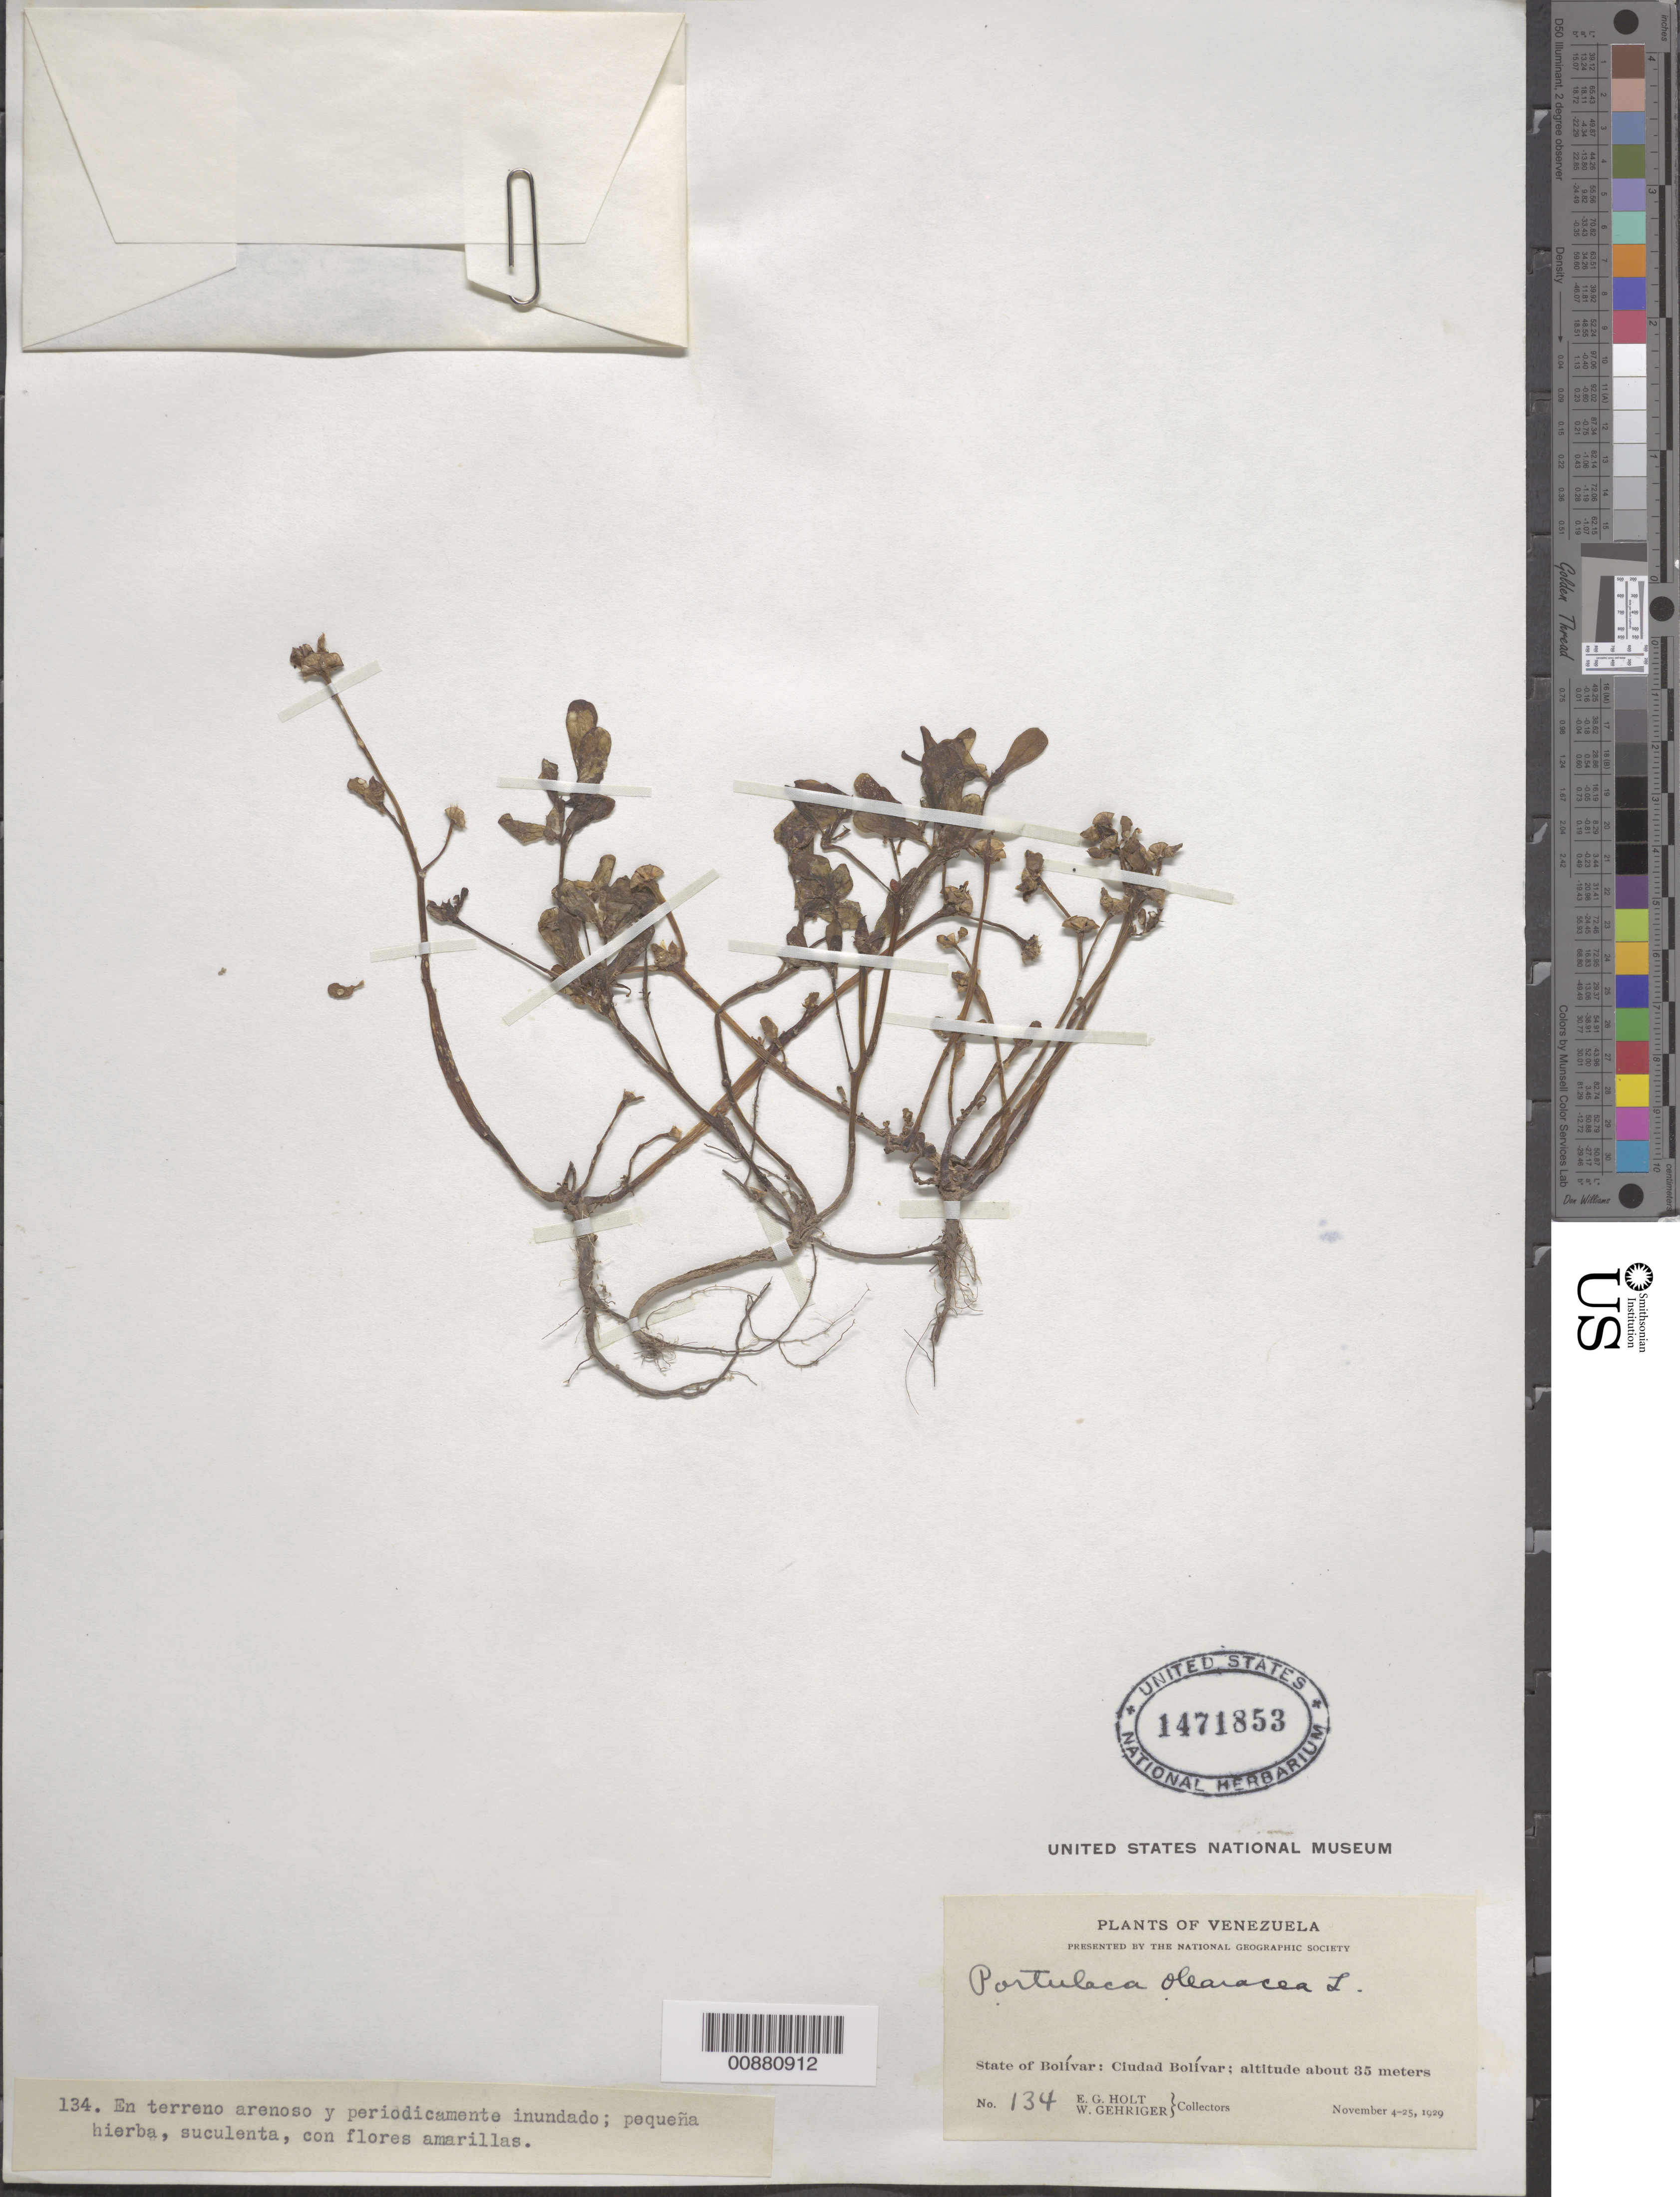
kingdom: Plantae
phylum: Tracheophyta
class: Magnoliopsida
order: Caryophyllales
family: Portulacaceae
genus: Portulaca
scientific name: Portulaca oleracea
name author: L.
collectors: E. Holt & W. Gehriger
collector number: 134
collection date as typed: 4-Nov-29 to 25-Nov-29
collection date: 1929-11-04/1929-11-25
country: Venezuela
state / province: Bolívar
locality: Ciudad Bolívar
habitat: Terreno arenoso y periodicamente inundado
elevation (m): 35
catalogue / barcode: US 1471853